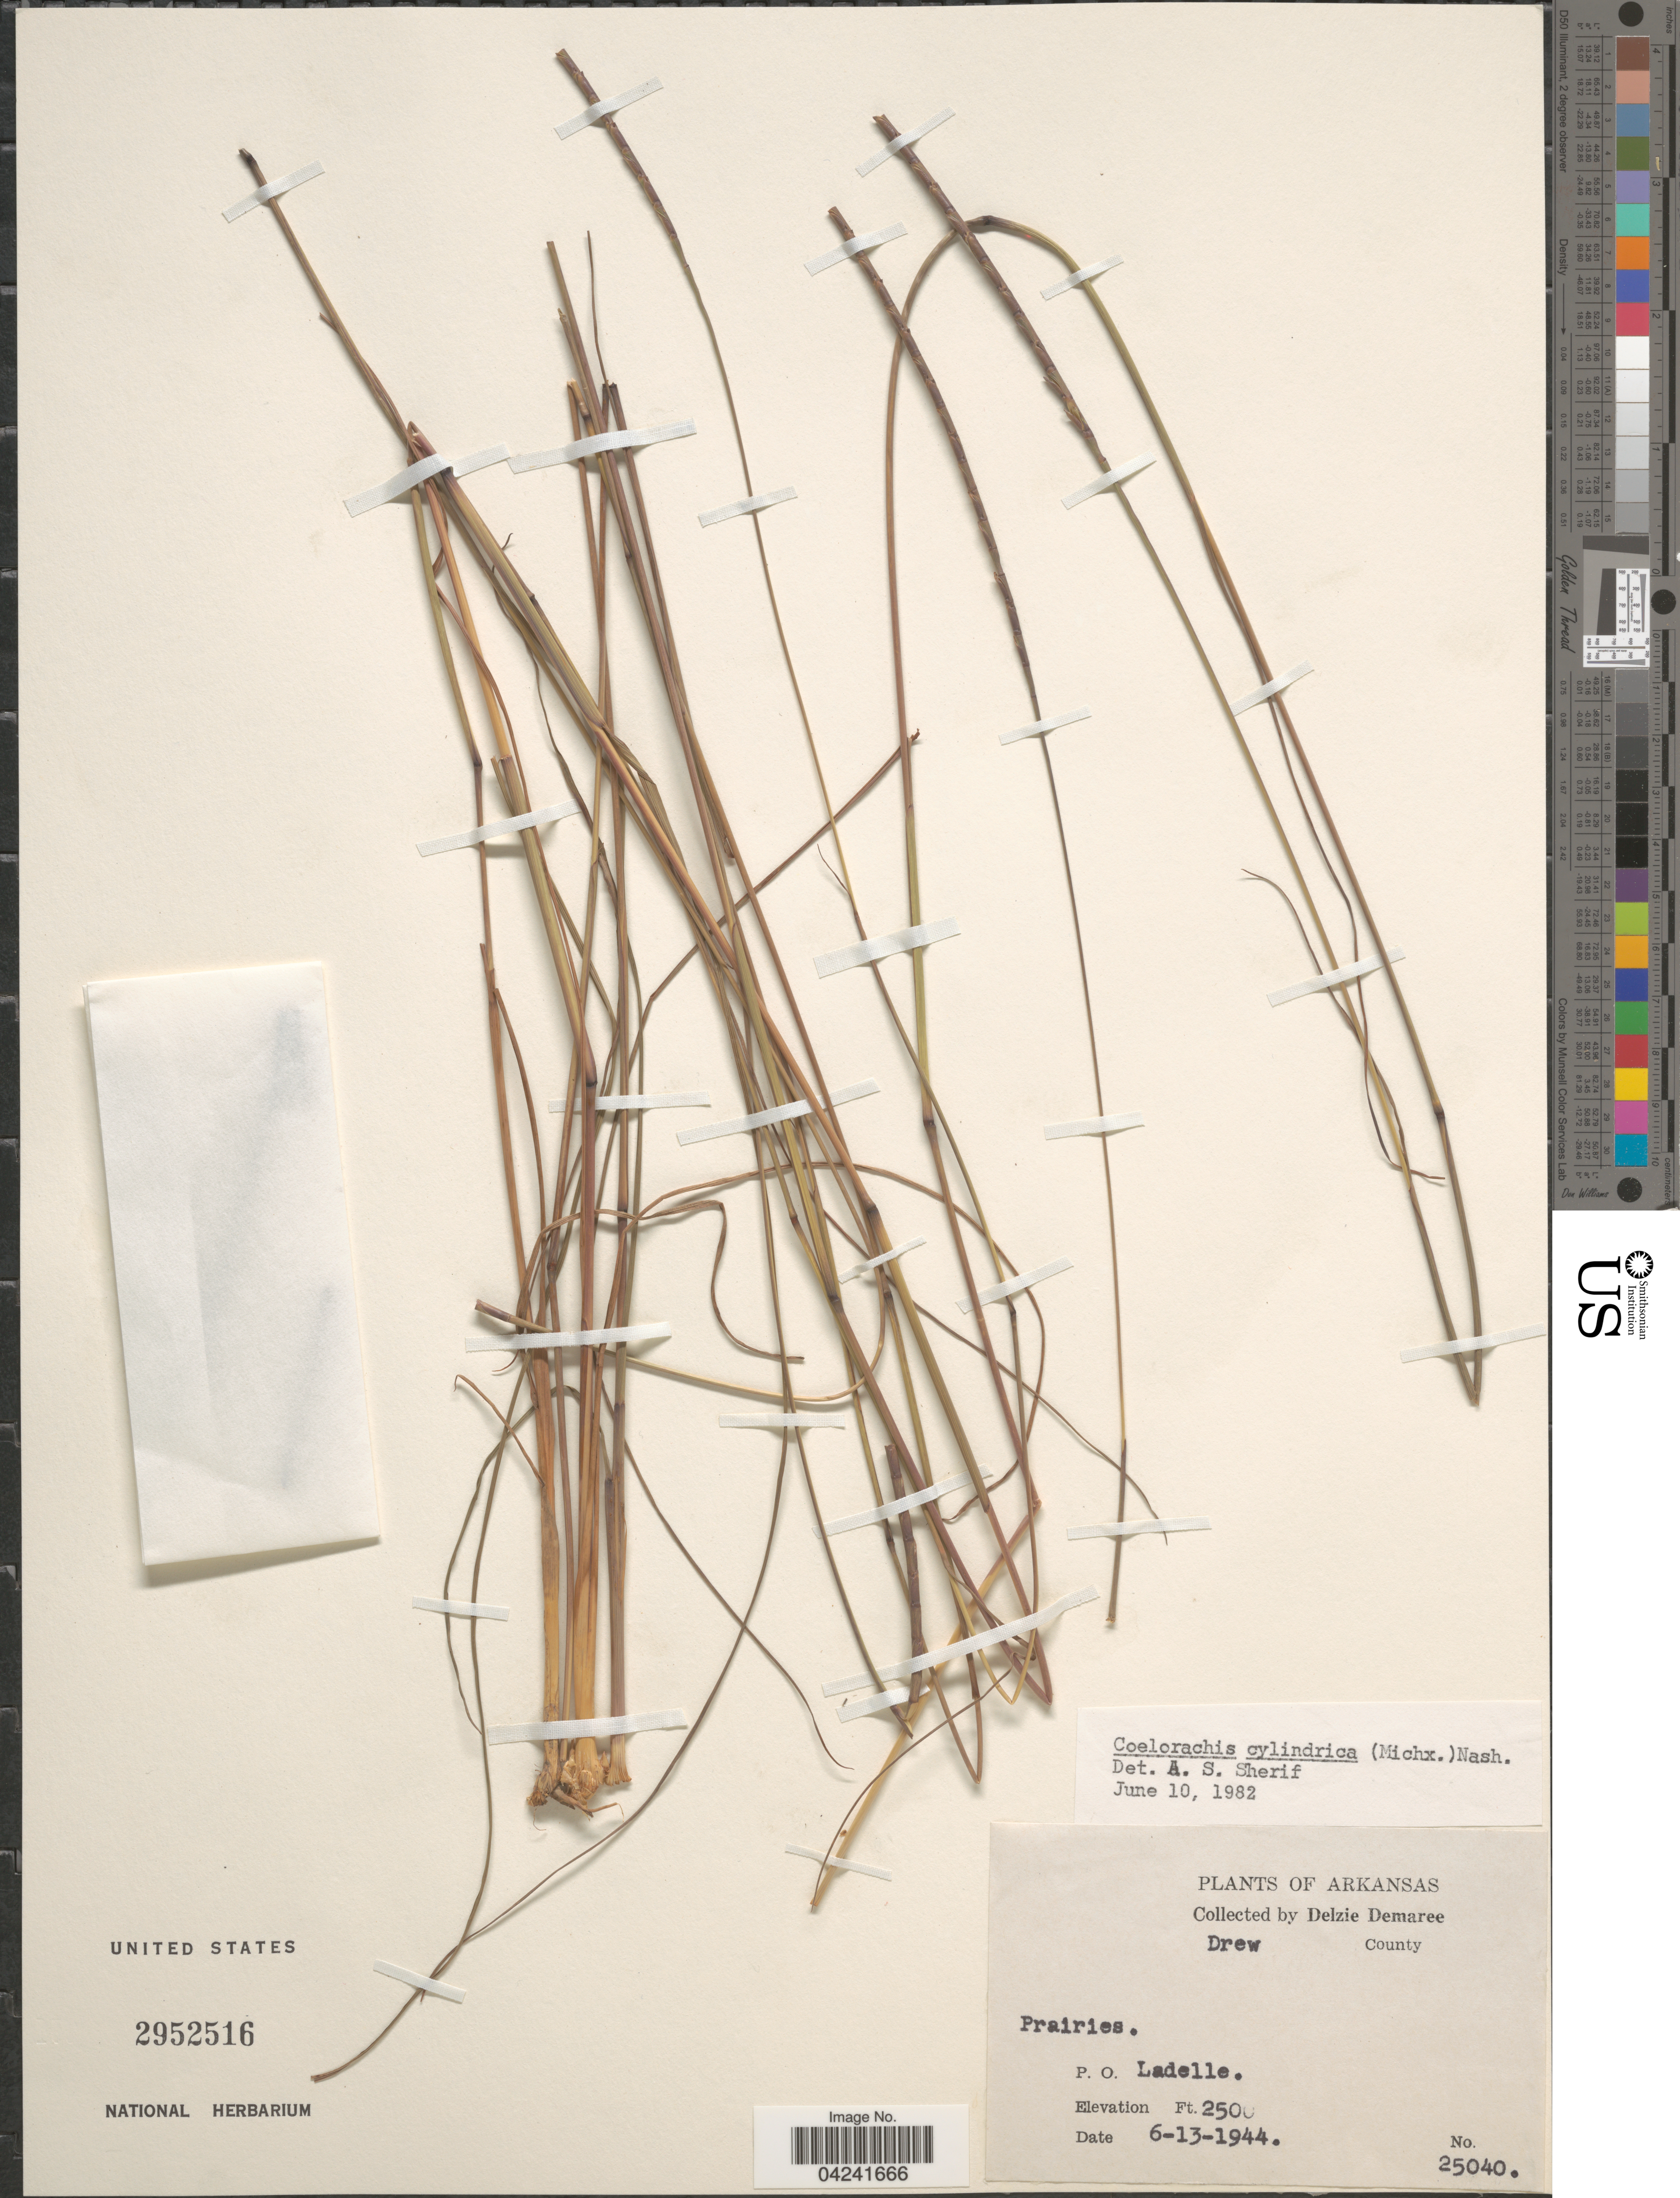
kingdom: Plantae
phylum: Tracheophyta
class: Liliopsida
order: Poales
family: Poaceae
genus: Mnesithea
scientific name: Mnesithea cylindrica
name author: (Michx.) de Koning & Sosef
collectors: D. Demaree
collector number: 25040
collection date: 1944-06-13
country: United States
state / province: Arkansas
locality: Drew County. P.O. Ladelle.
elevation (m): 762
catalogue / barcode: US 2952516